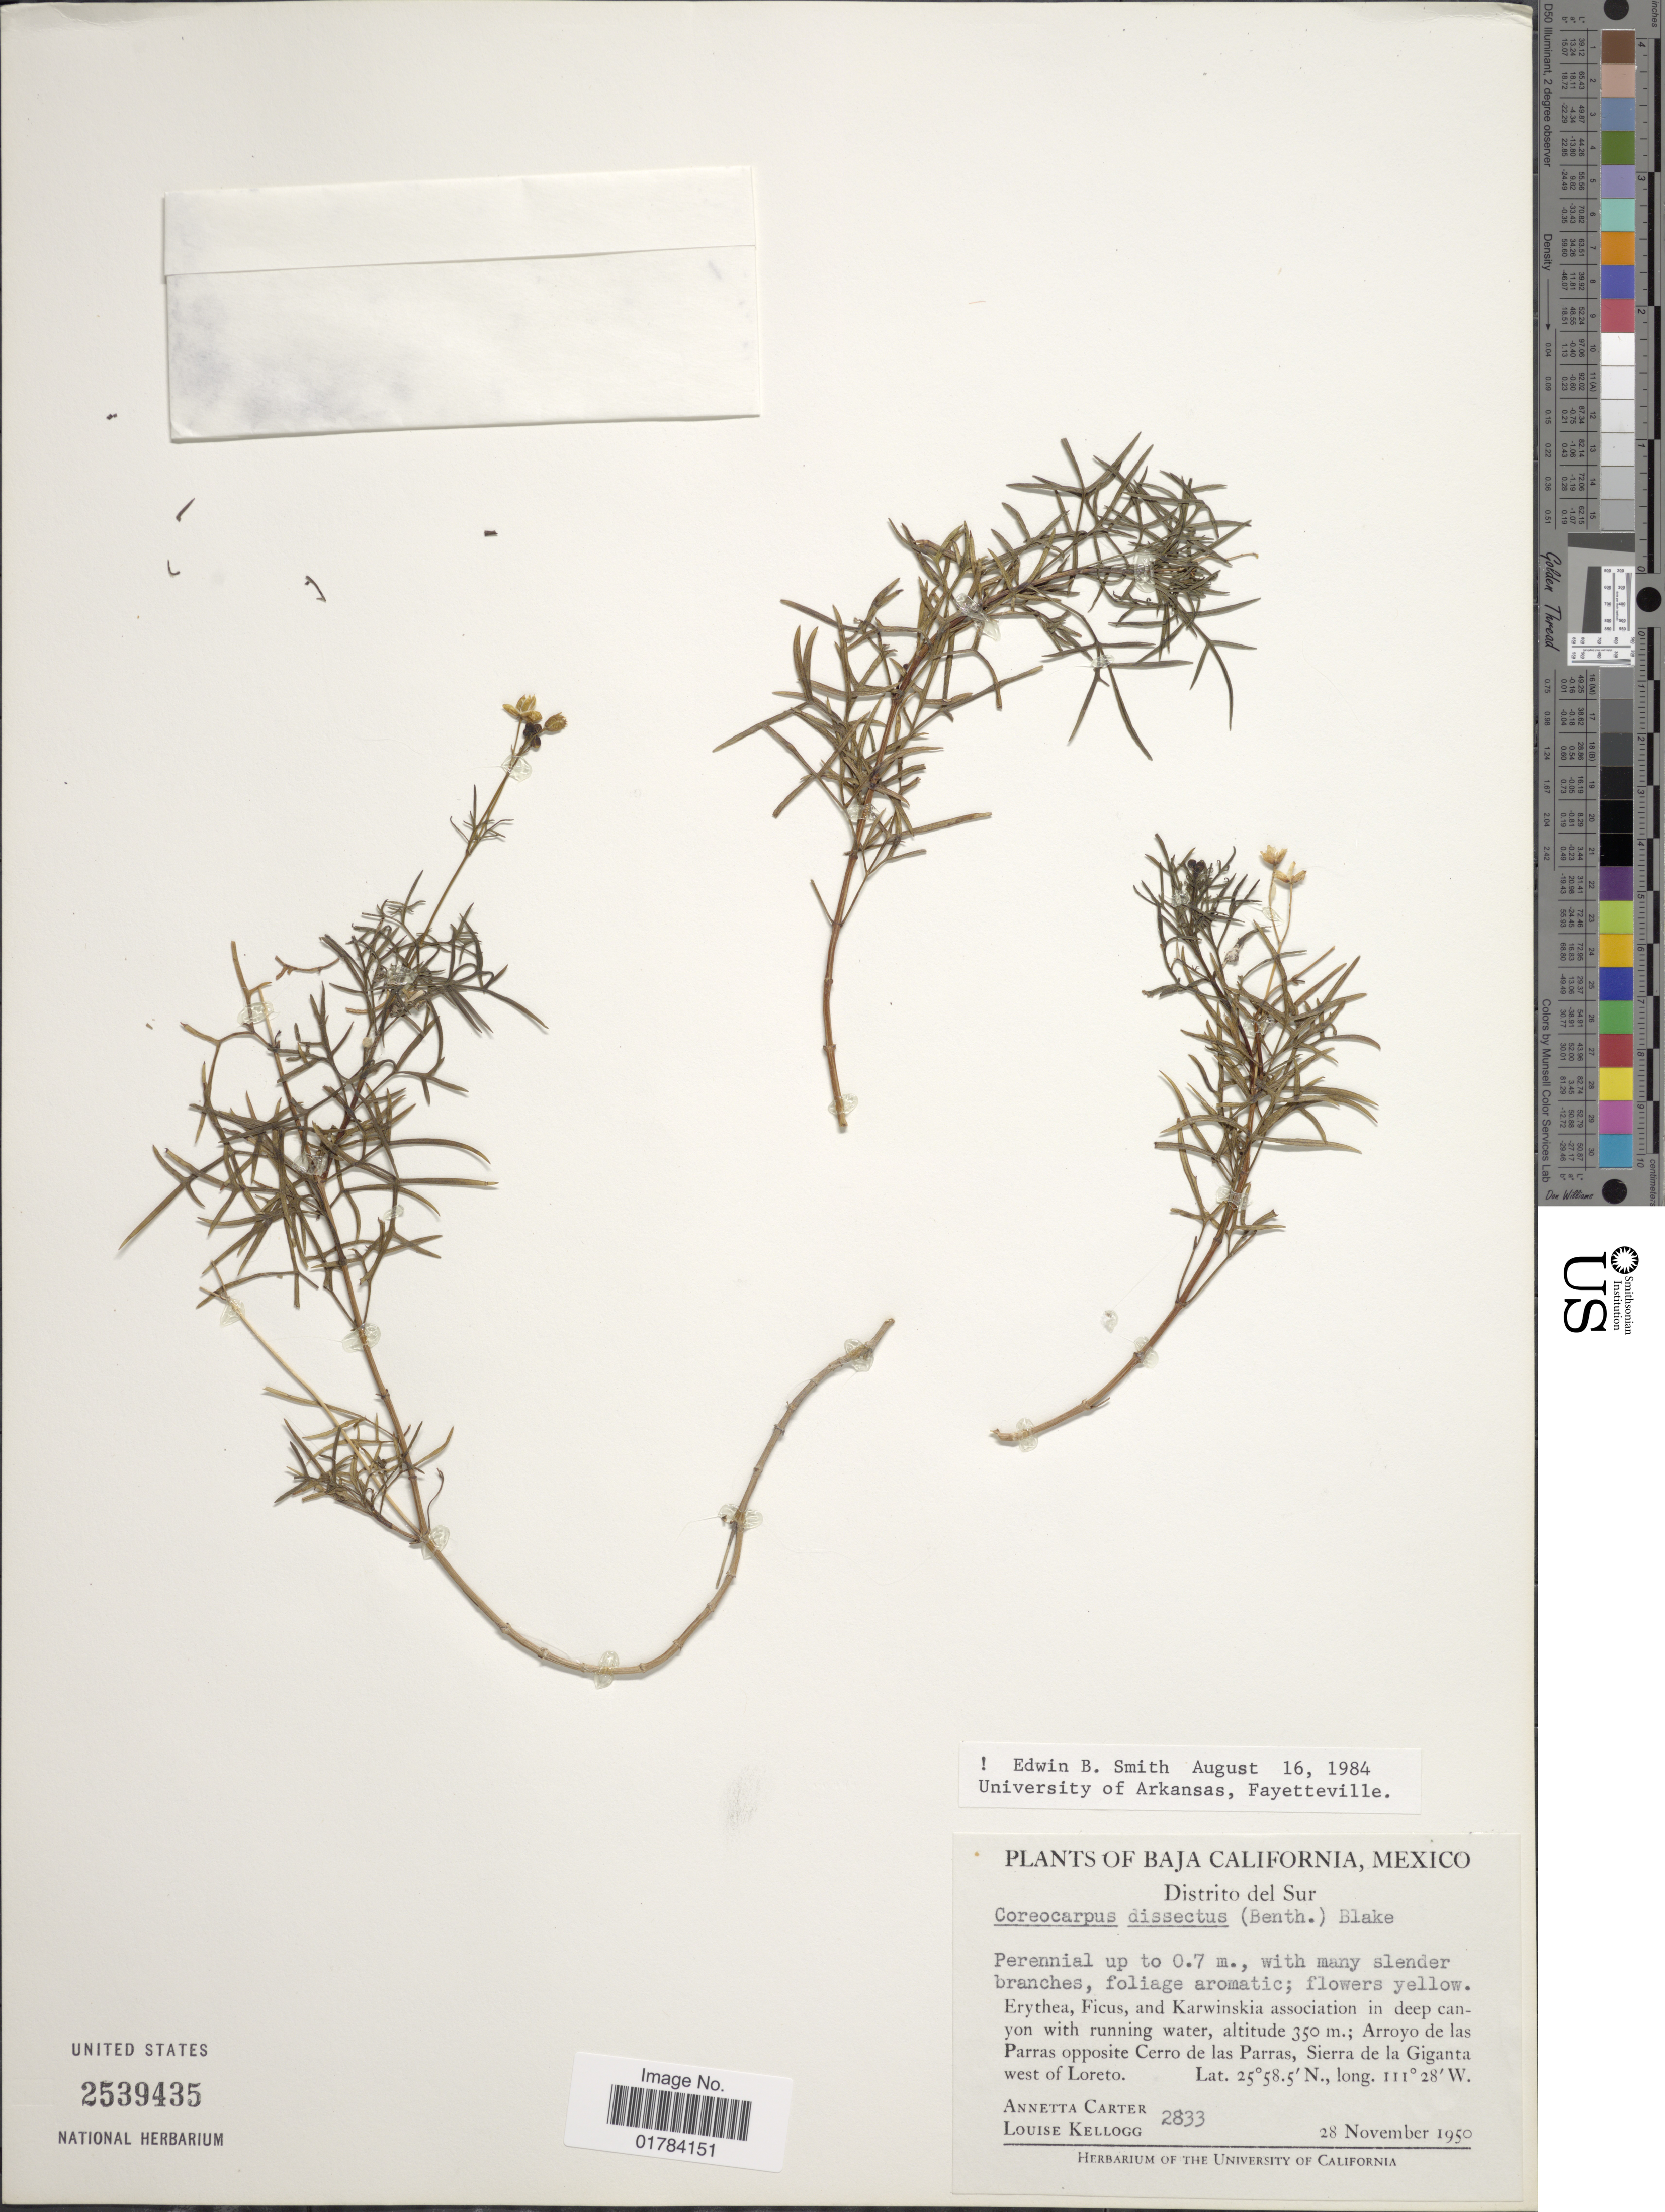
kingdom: Plantae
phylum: Tracheophyta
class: Magnoliopsida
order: Asterales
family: Asteraceae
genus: Coreocarpus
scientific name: Coreocarpus dissectus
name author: (Benth.) S.F. Blake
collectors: A. Carter & L. Kellogg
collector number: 2833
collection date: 1950-11-28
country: Mexico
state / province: Baja California Sur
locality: Distrito del Sur, Erythea, Ficus and Karwinskia association in deep canyon wuth running water, Arroyo de las Parras opposite Cerro de las Parras, Sierra de la Giganta west of Loreto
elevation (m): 350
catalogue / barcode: US 2539435